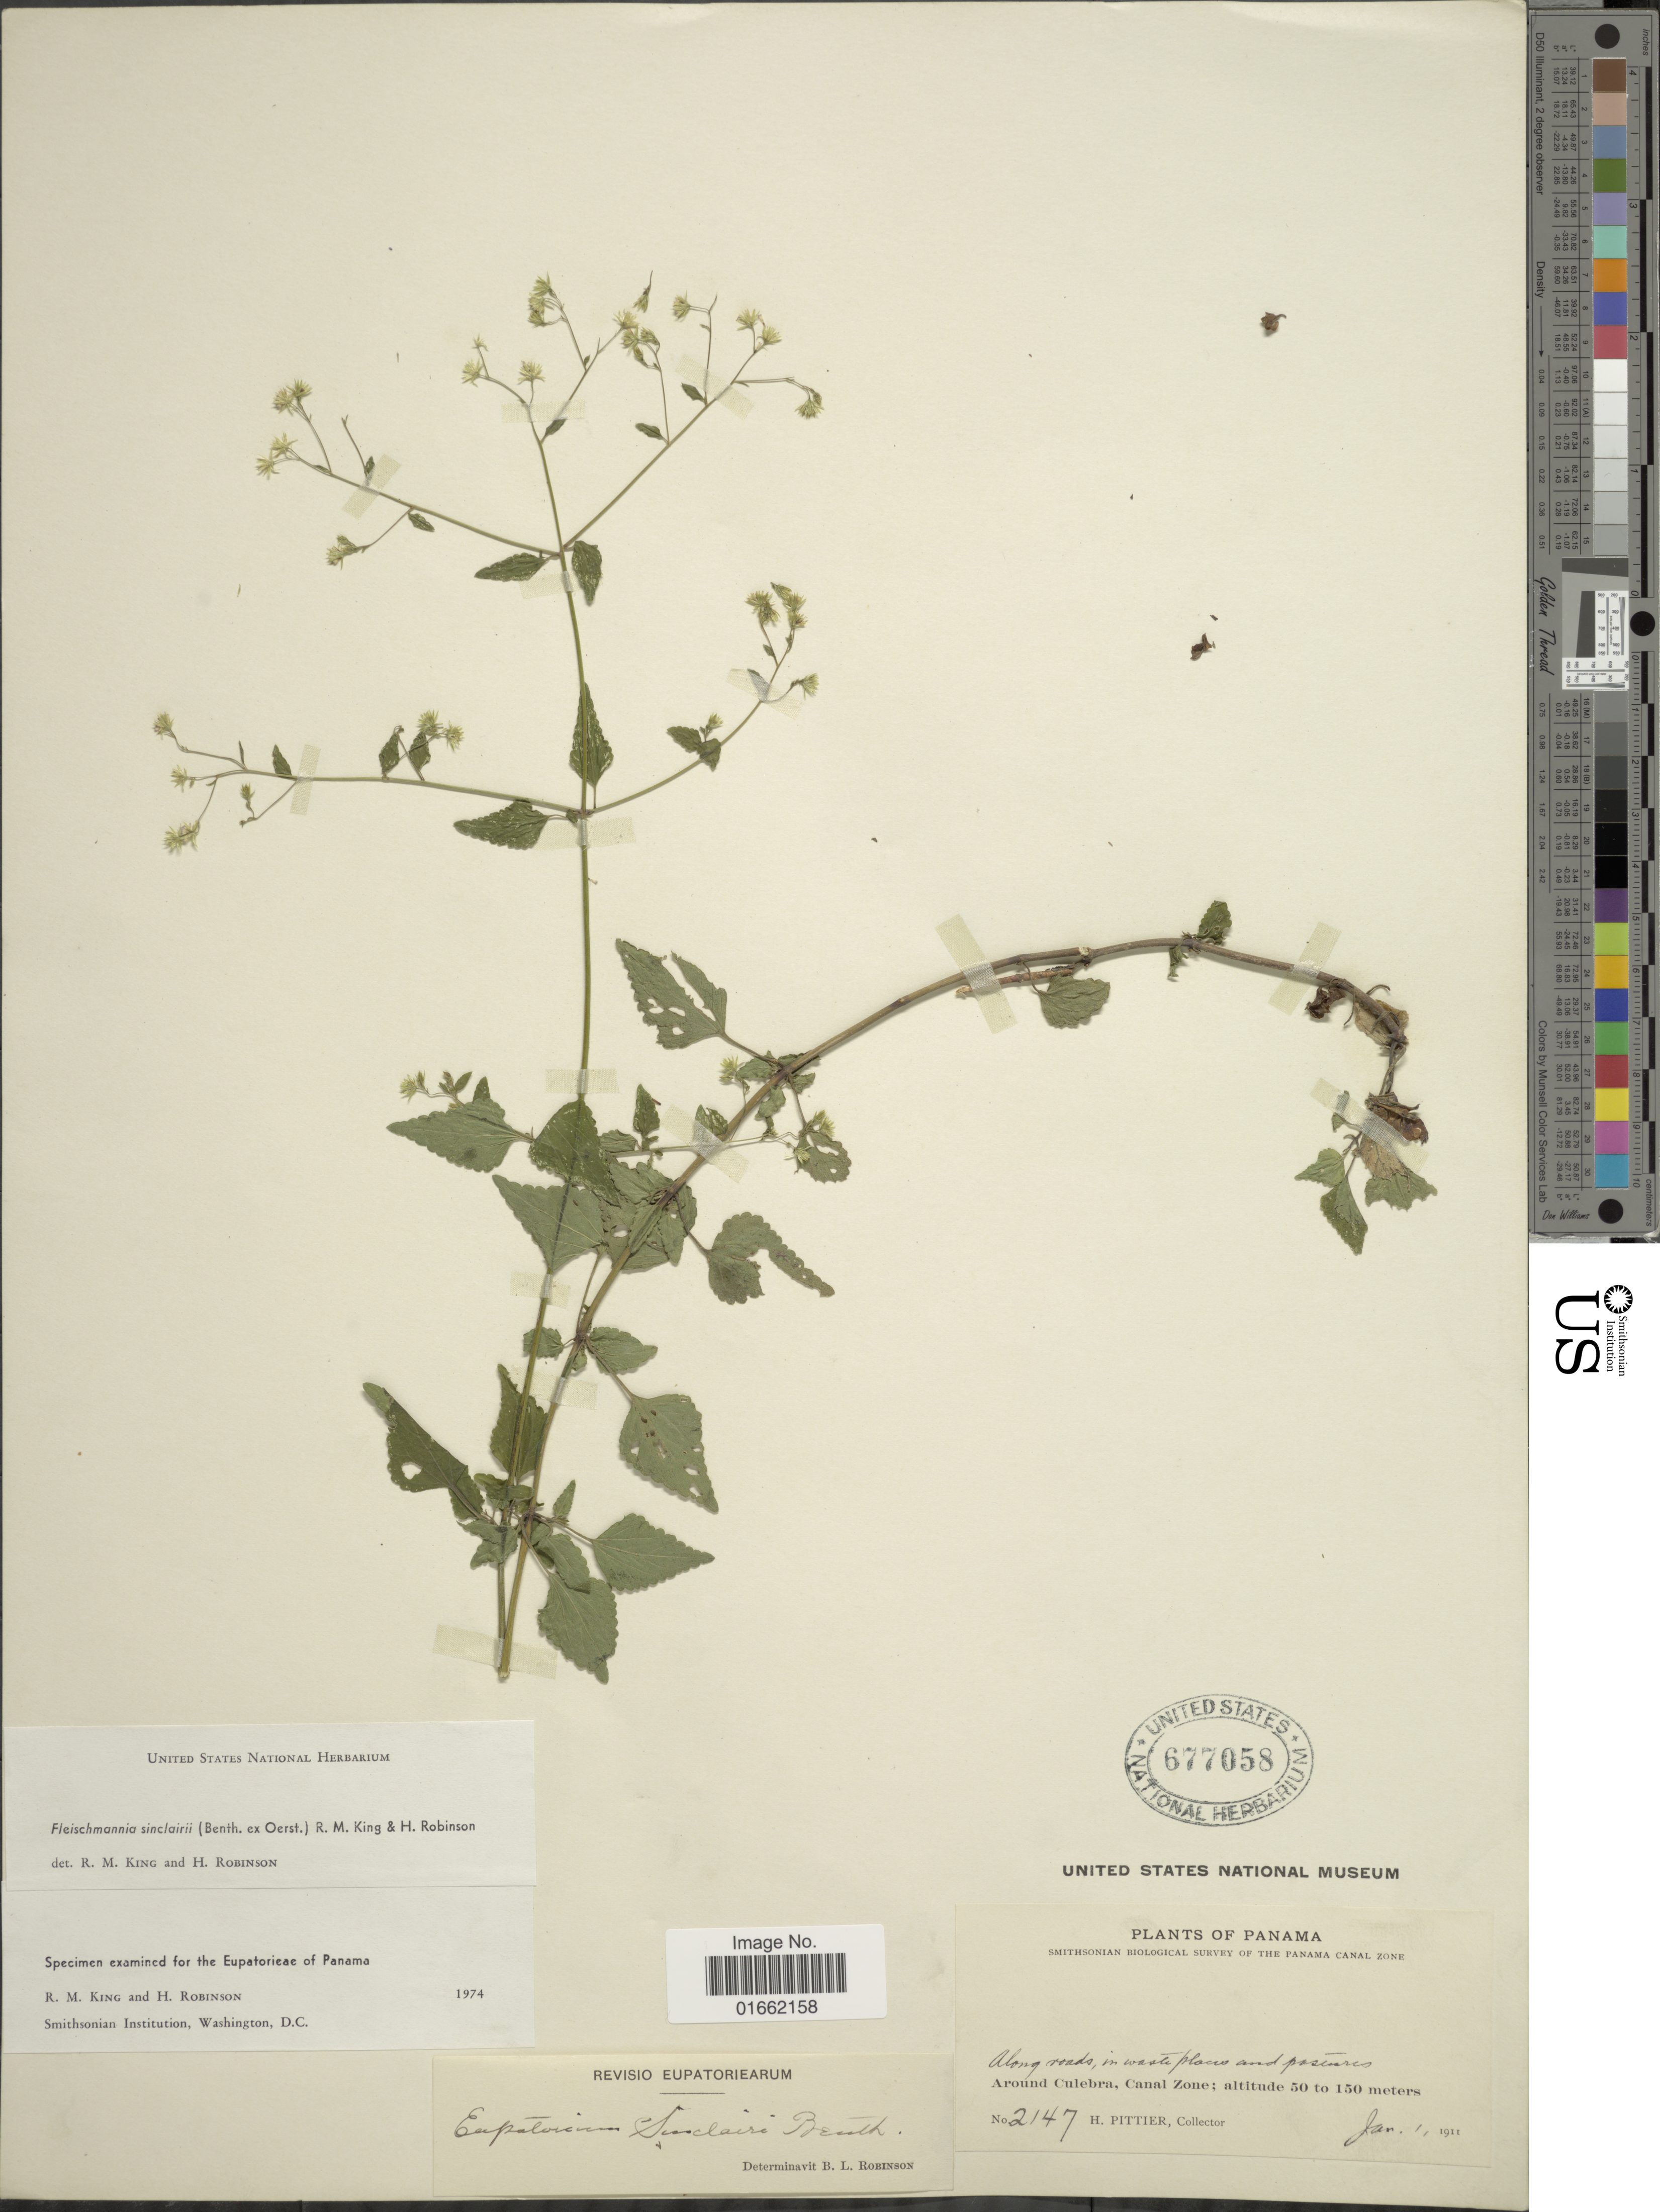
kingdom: Plantae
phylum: Tracheophyta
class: Magnoliopsida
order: Asterales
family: Asteraceae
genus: Fleischmannia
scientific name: Fleischmannia sinclairii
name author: (Benth. ex Oerst.) R.M. King & H. Rob.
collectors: H. F. Pittier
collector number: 2147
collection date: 1911-01-01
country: Panama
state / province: Colón / Panamá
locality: Around Culebra, Canal Zone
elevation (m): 50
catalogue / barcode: US 677058